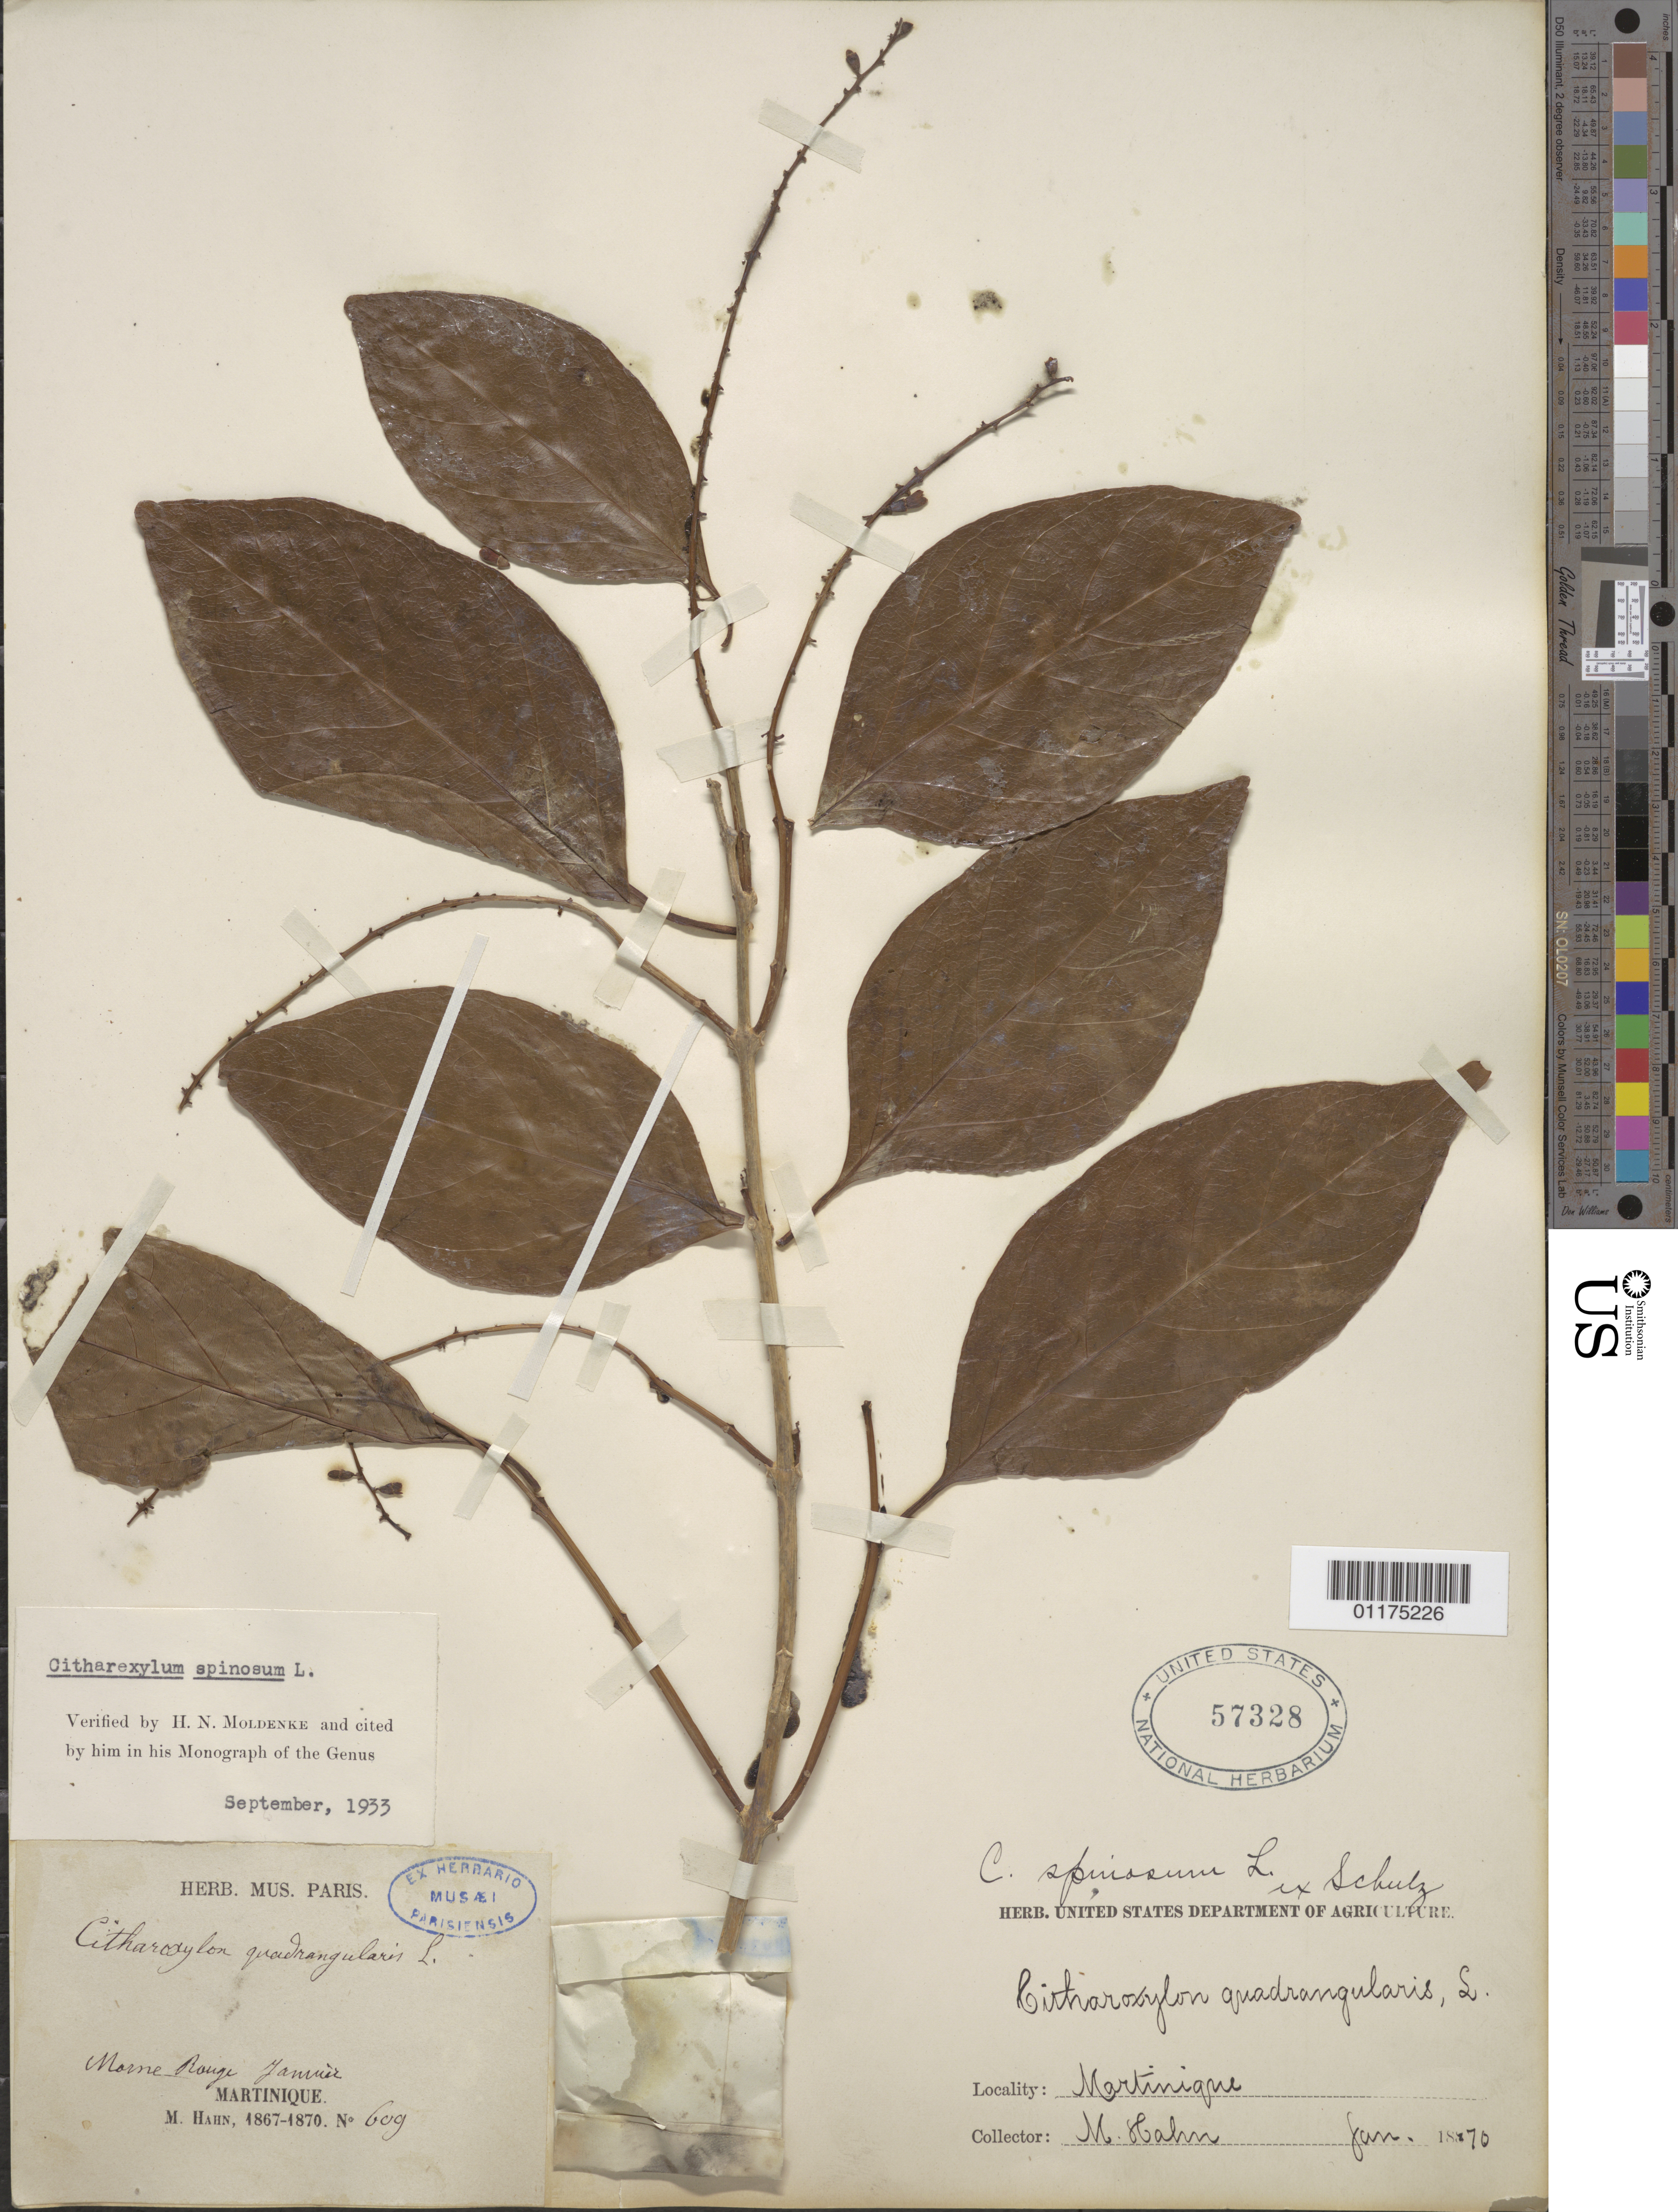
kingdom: Plantae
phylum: Tracheophyta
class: Magnoliopsida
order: Lamiales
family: Verbenaceae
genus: Citharexylum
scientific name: Citharexylum spinosum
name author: L.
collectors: M. Hahn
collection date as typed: Jan 1870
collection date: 1870-01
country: Martinique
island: Martinique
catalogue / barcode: US 57328